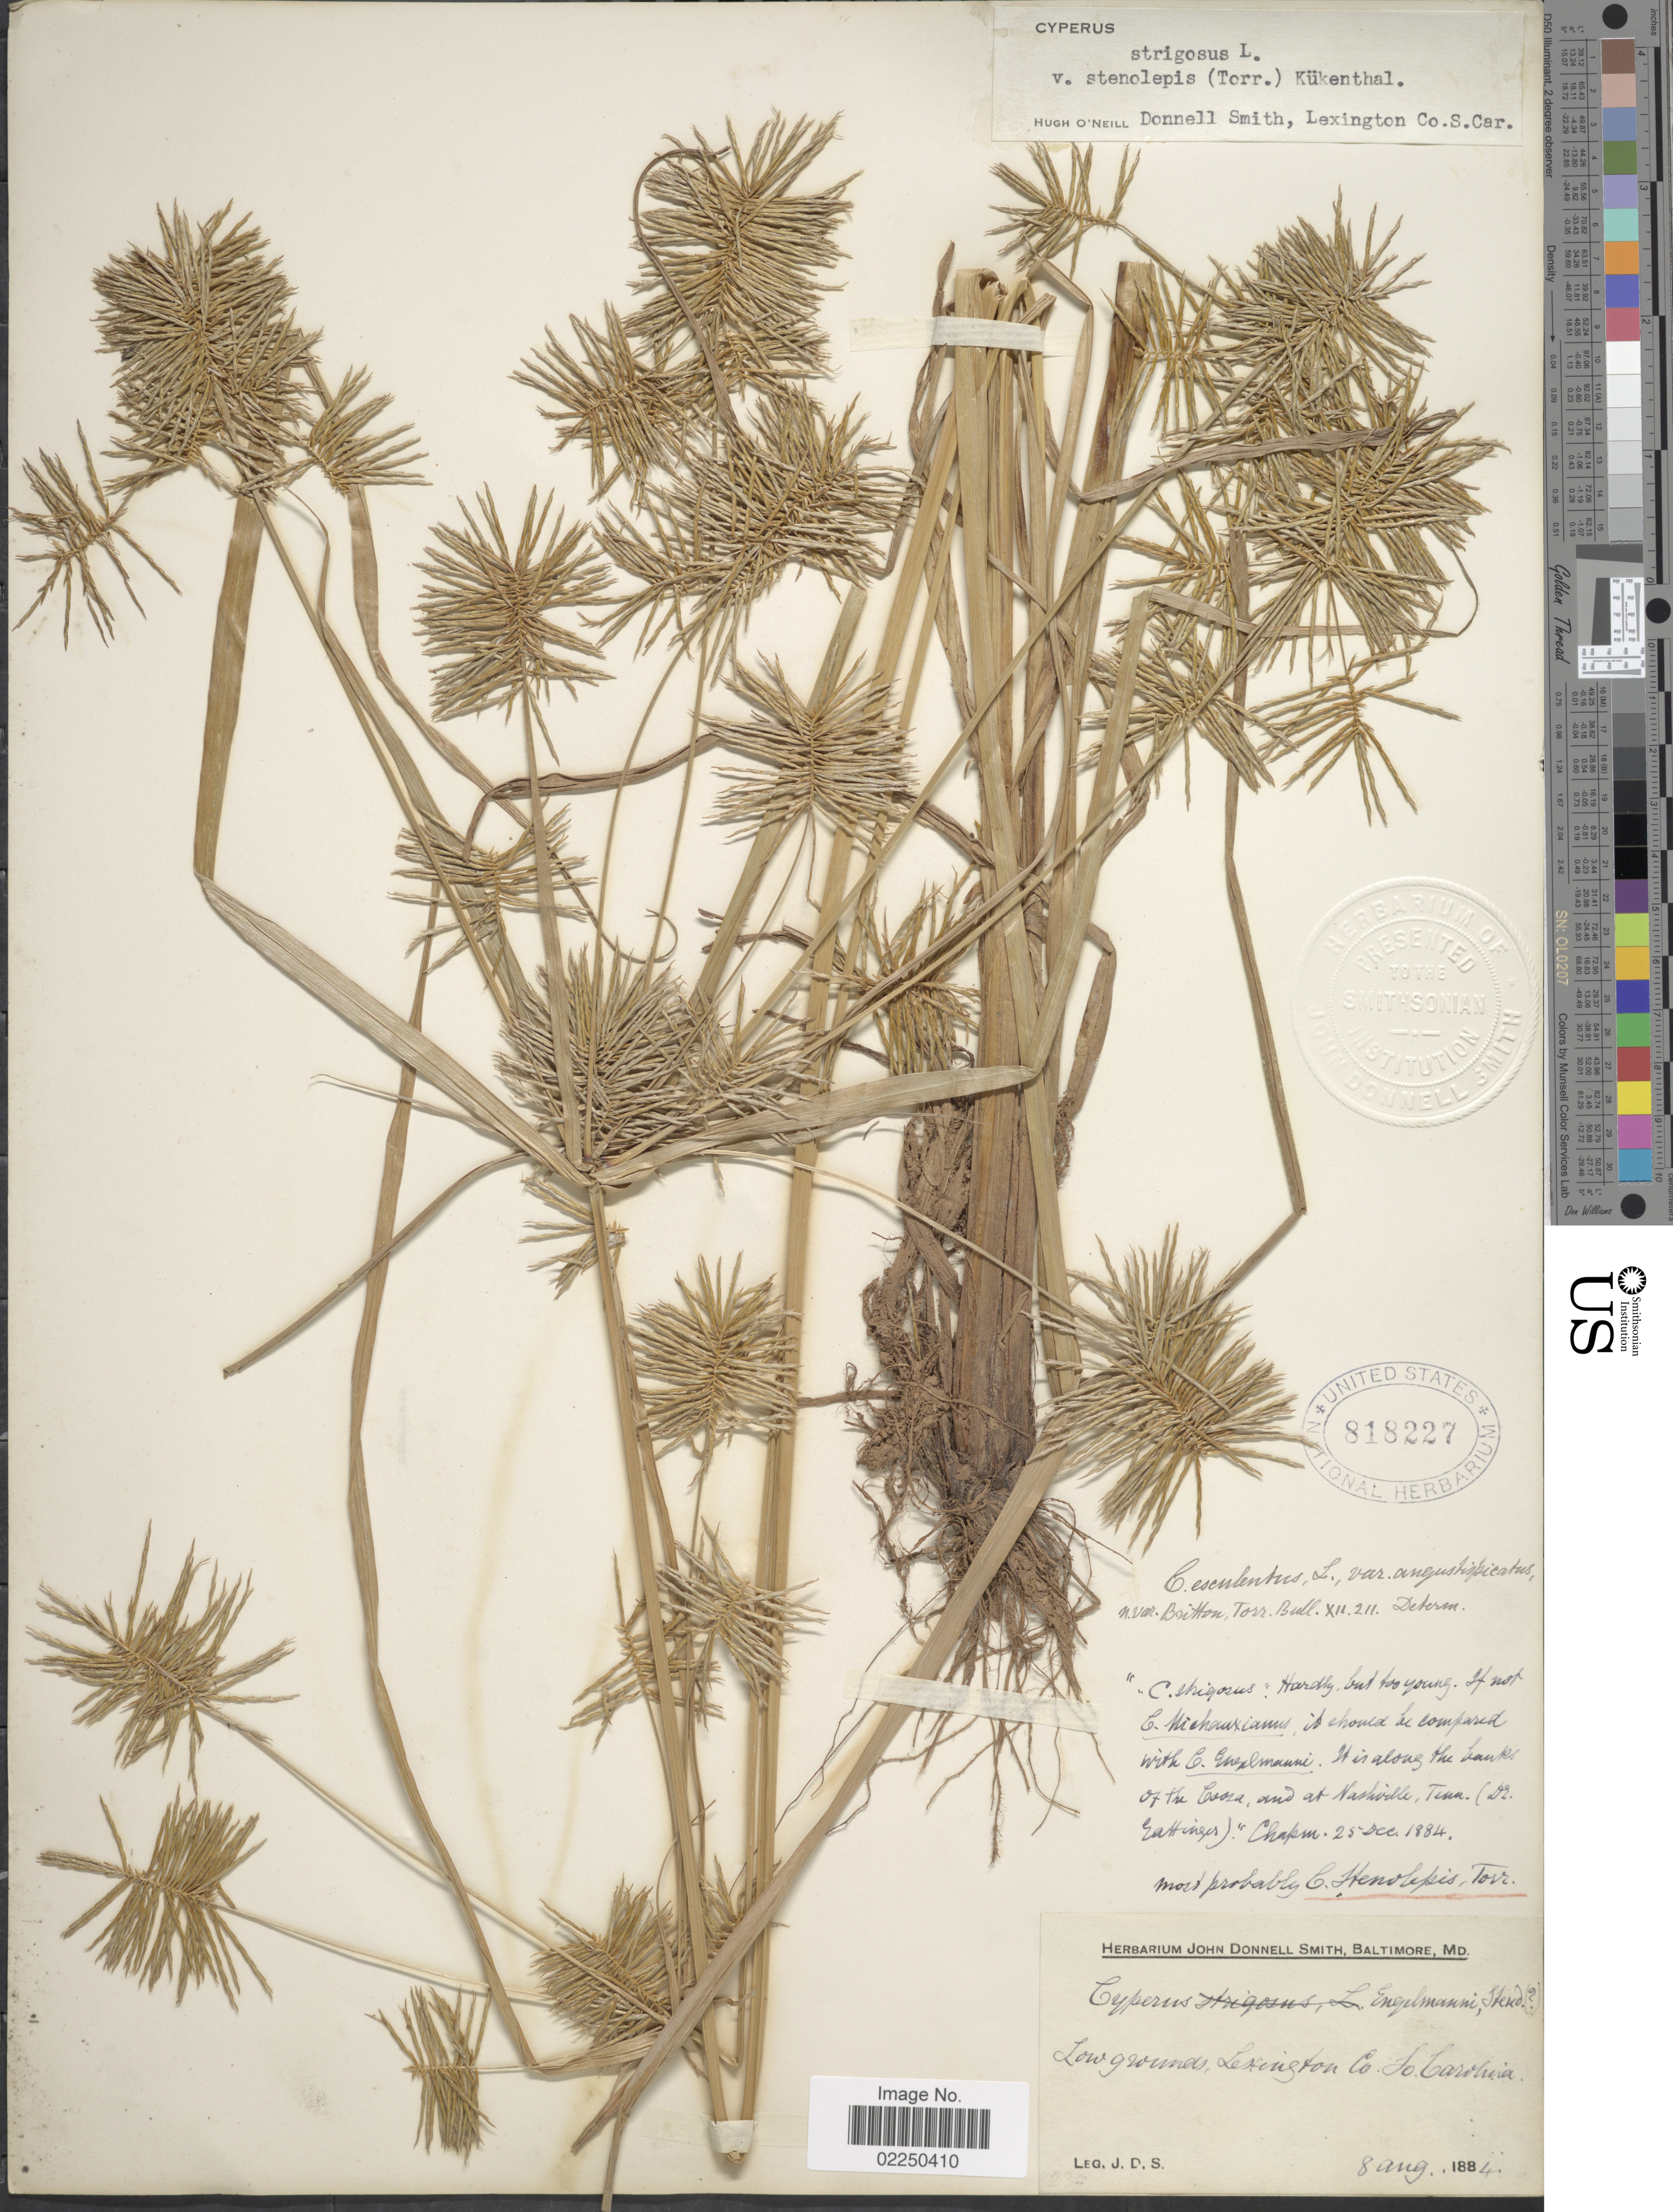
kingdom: Plantae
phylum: Tracheophyta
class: Liliopsida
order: Poales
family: Cyperaceae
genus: Cyperus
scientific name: Cyperus strigosus var. stenolepis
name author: (Torr.) Kük.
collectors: J. Donnell Smith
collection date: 1884-08-08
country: United States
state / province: South Carolina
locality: Low ground, Lexington Co.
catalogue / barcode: US 818227